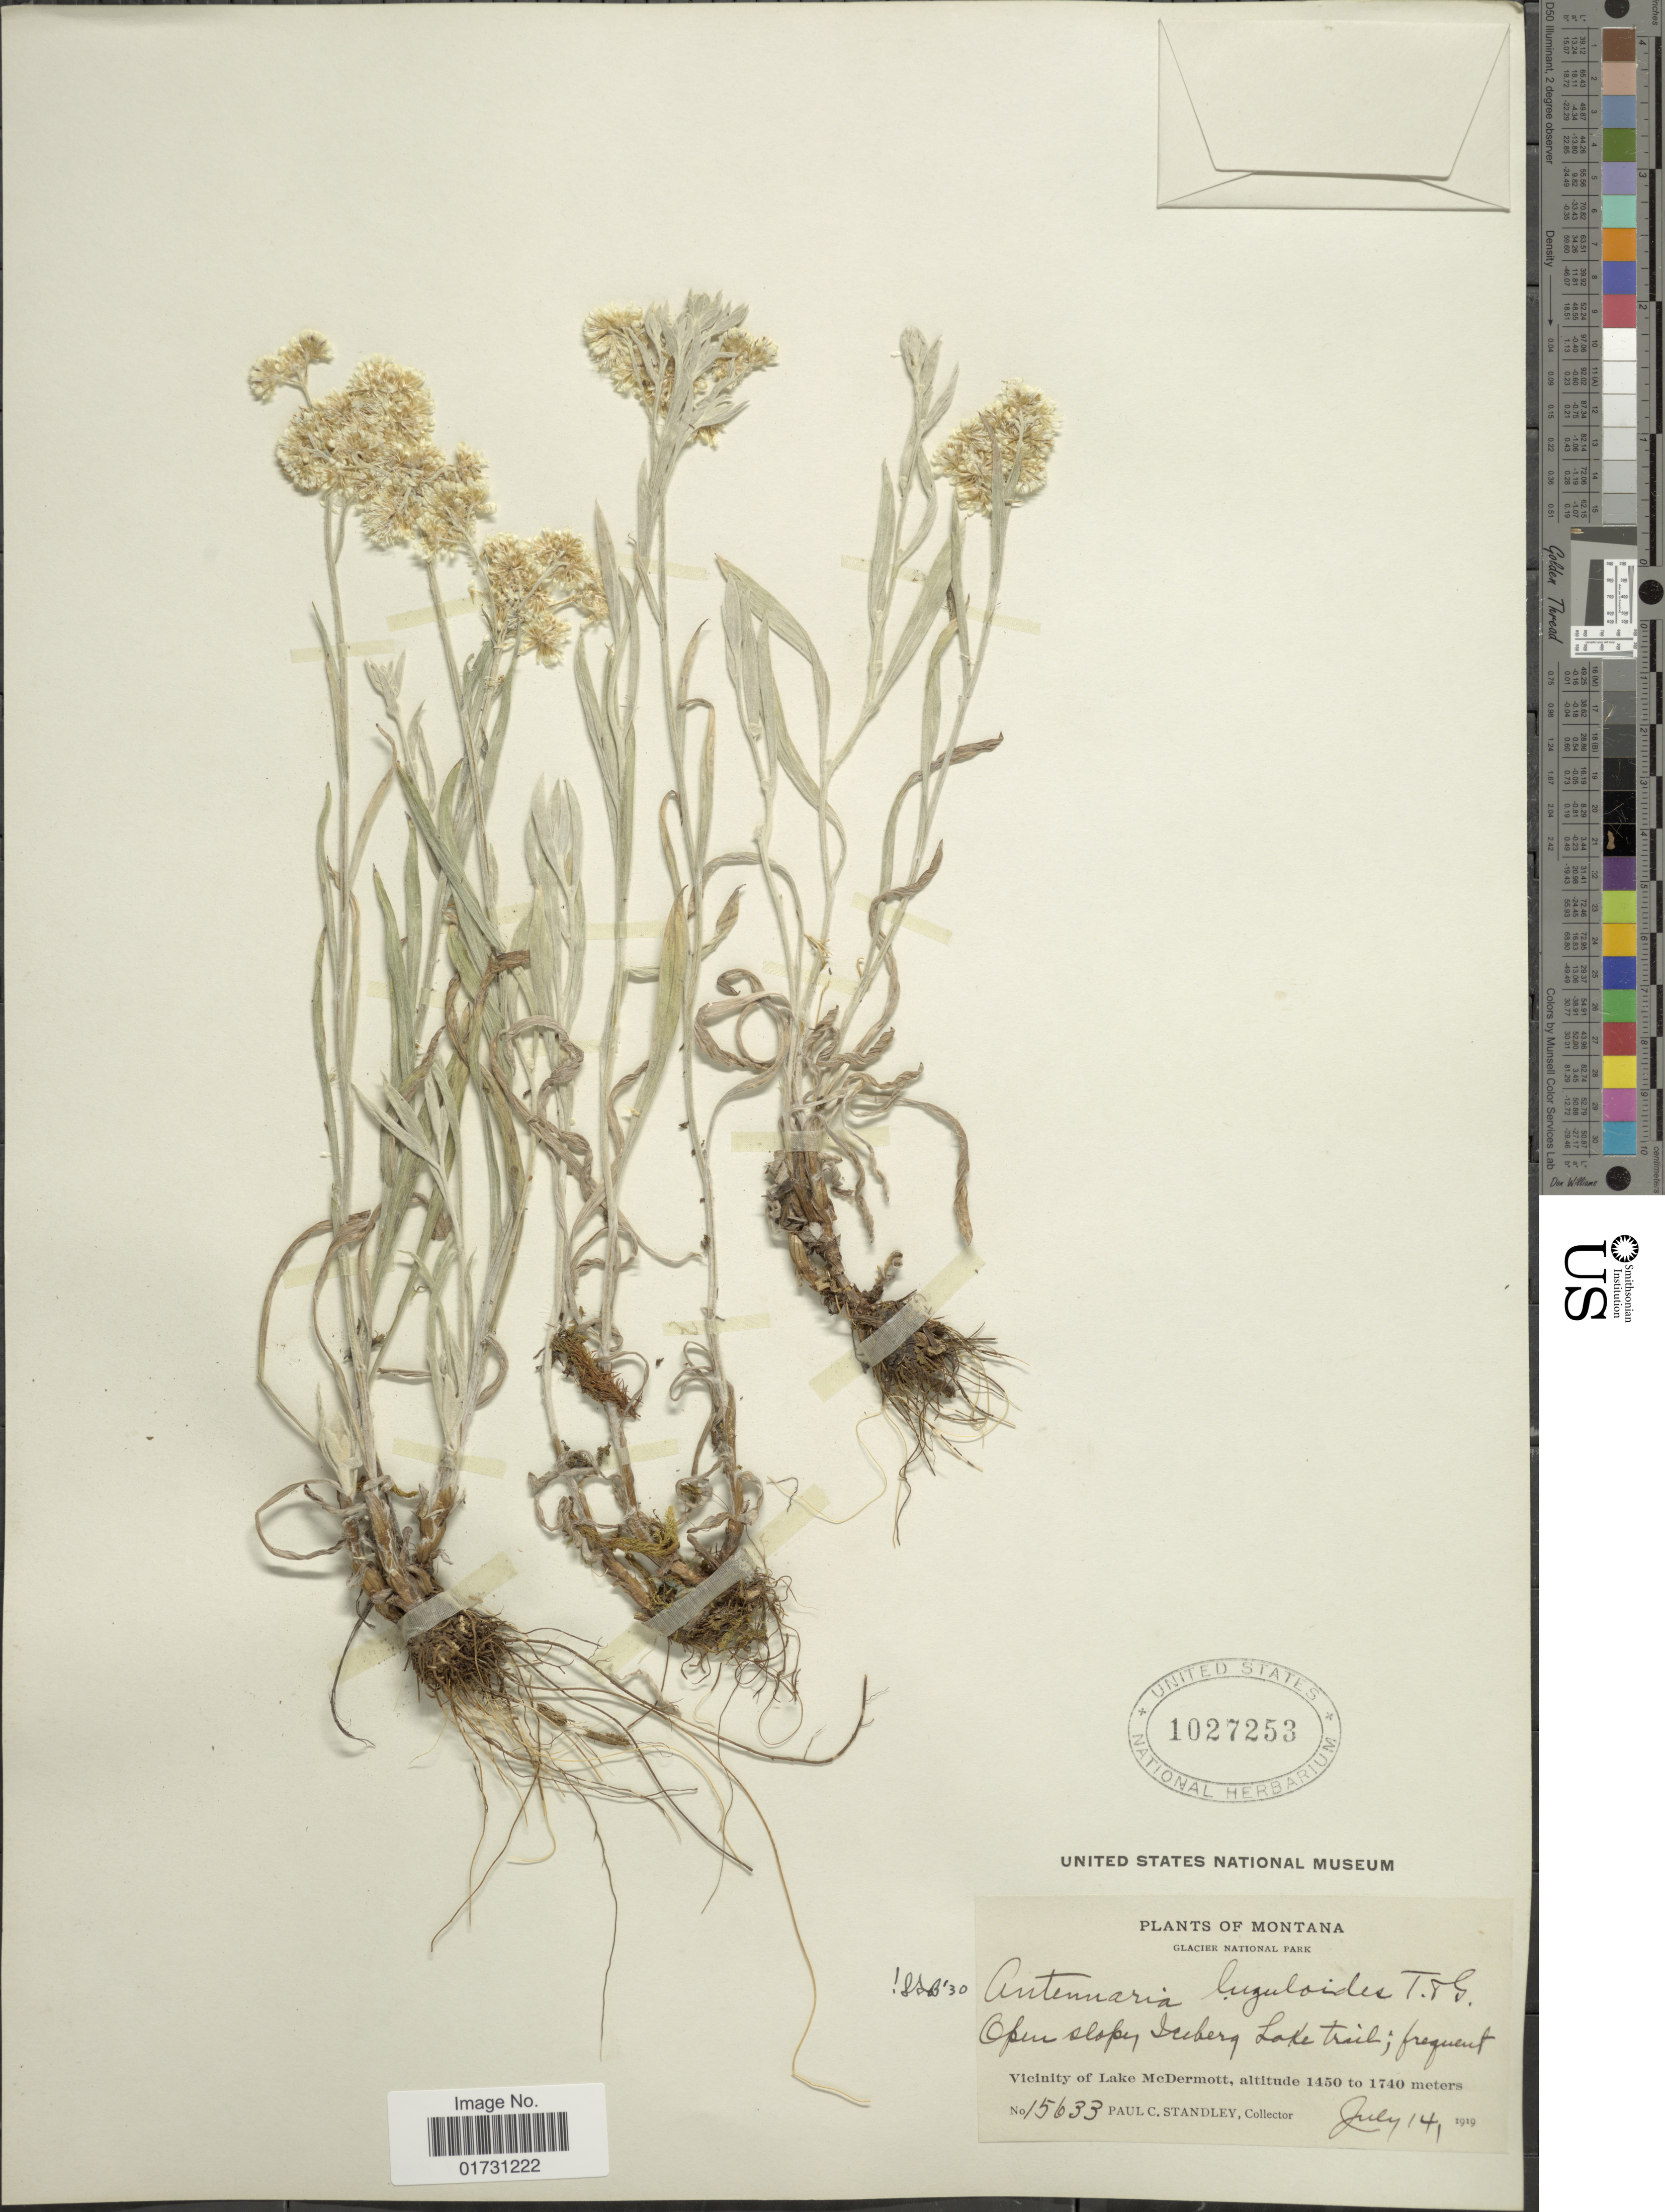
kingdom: Plantae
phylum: Tracheophyta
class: Magnoliopsida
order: Asterales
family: Asteraceae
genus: Antennaria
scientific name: Antennaria luzuloides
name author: Torr. & A. Gray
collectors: P. C. Standley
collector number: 15633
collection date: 1919-07-14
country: United States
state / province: Montana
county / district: Glacier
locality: Glacier National Park, Vicinity of Lake McDermott , Ireberg Lake trail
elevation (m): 1450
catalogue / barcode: US 1027253